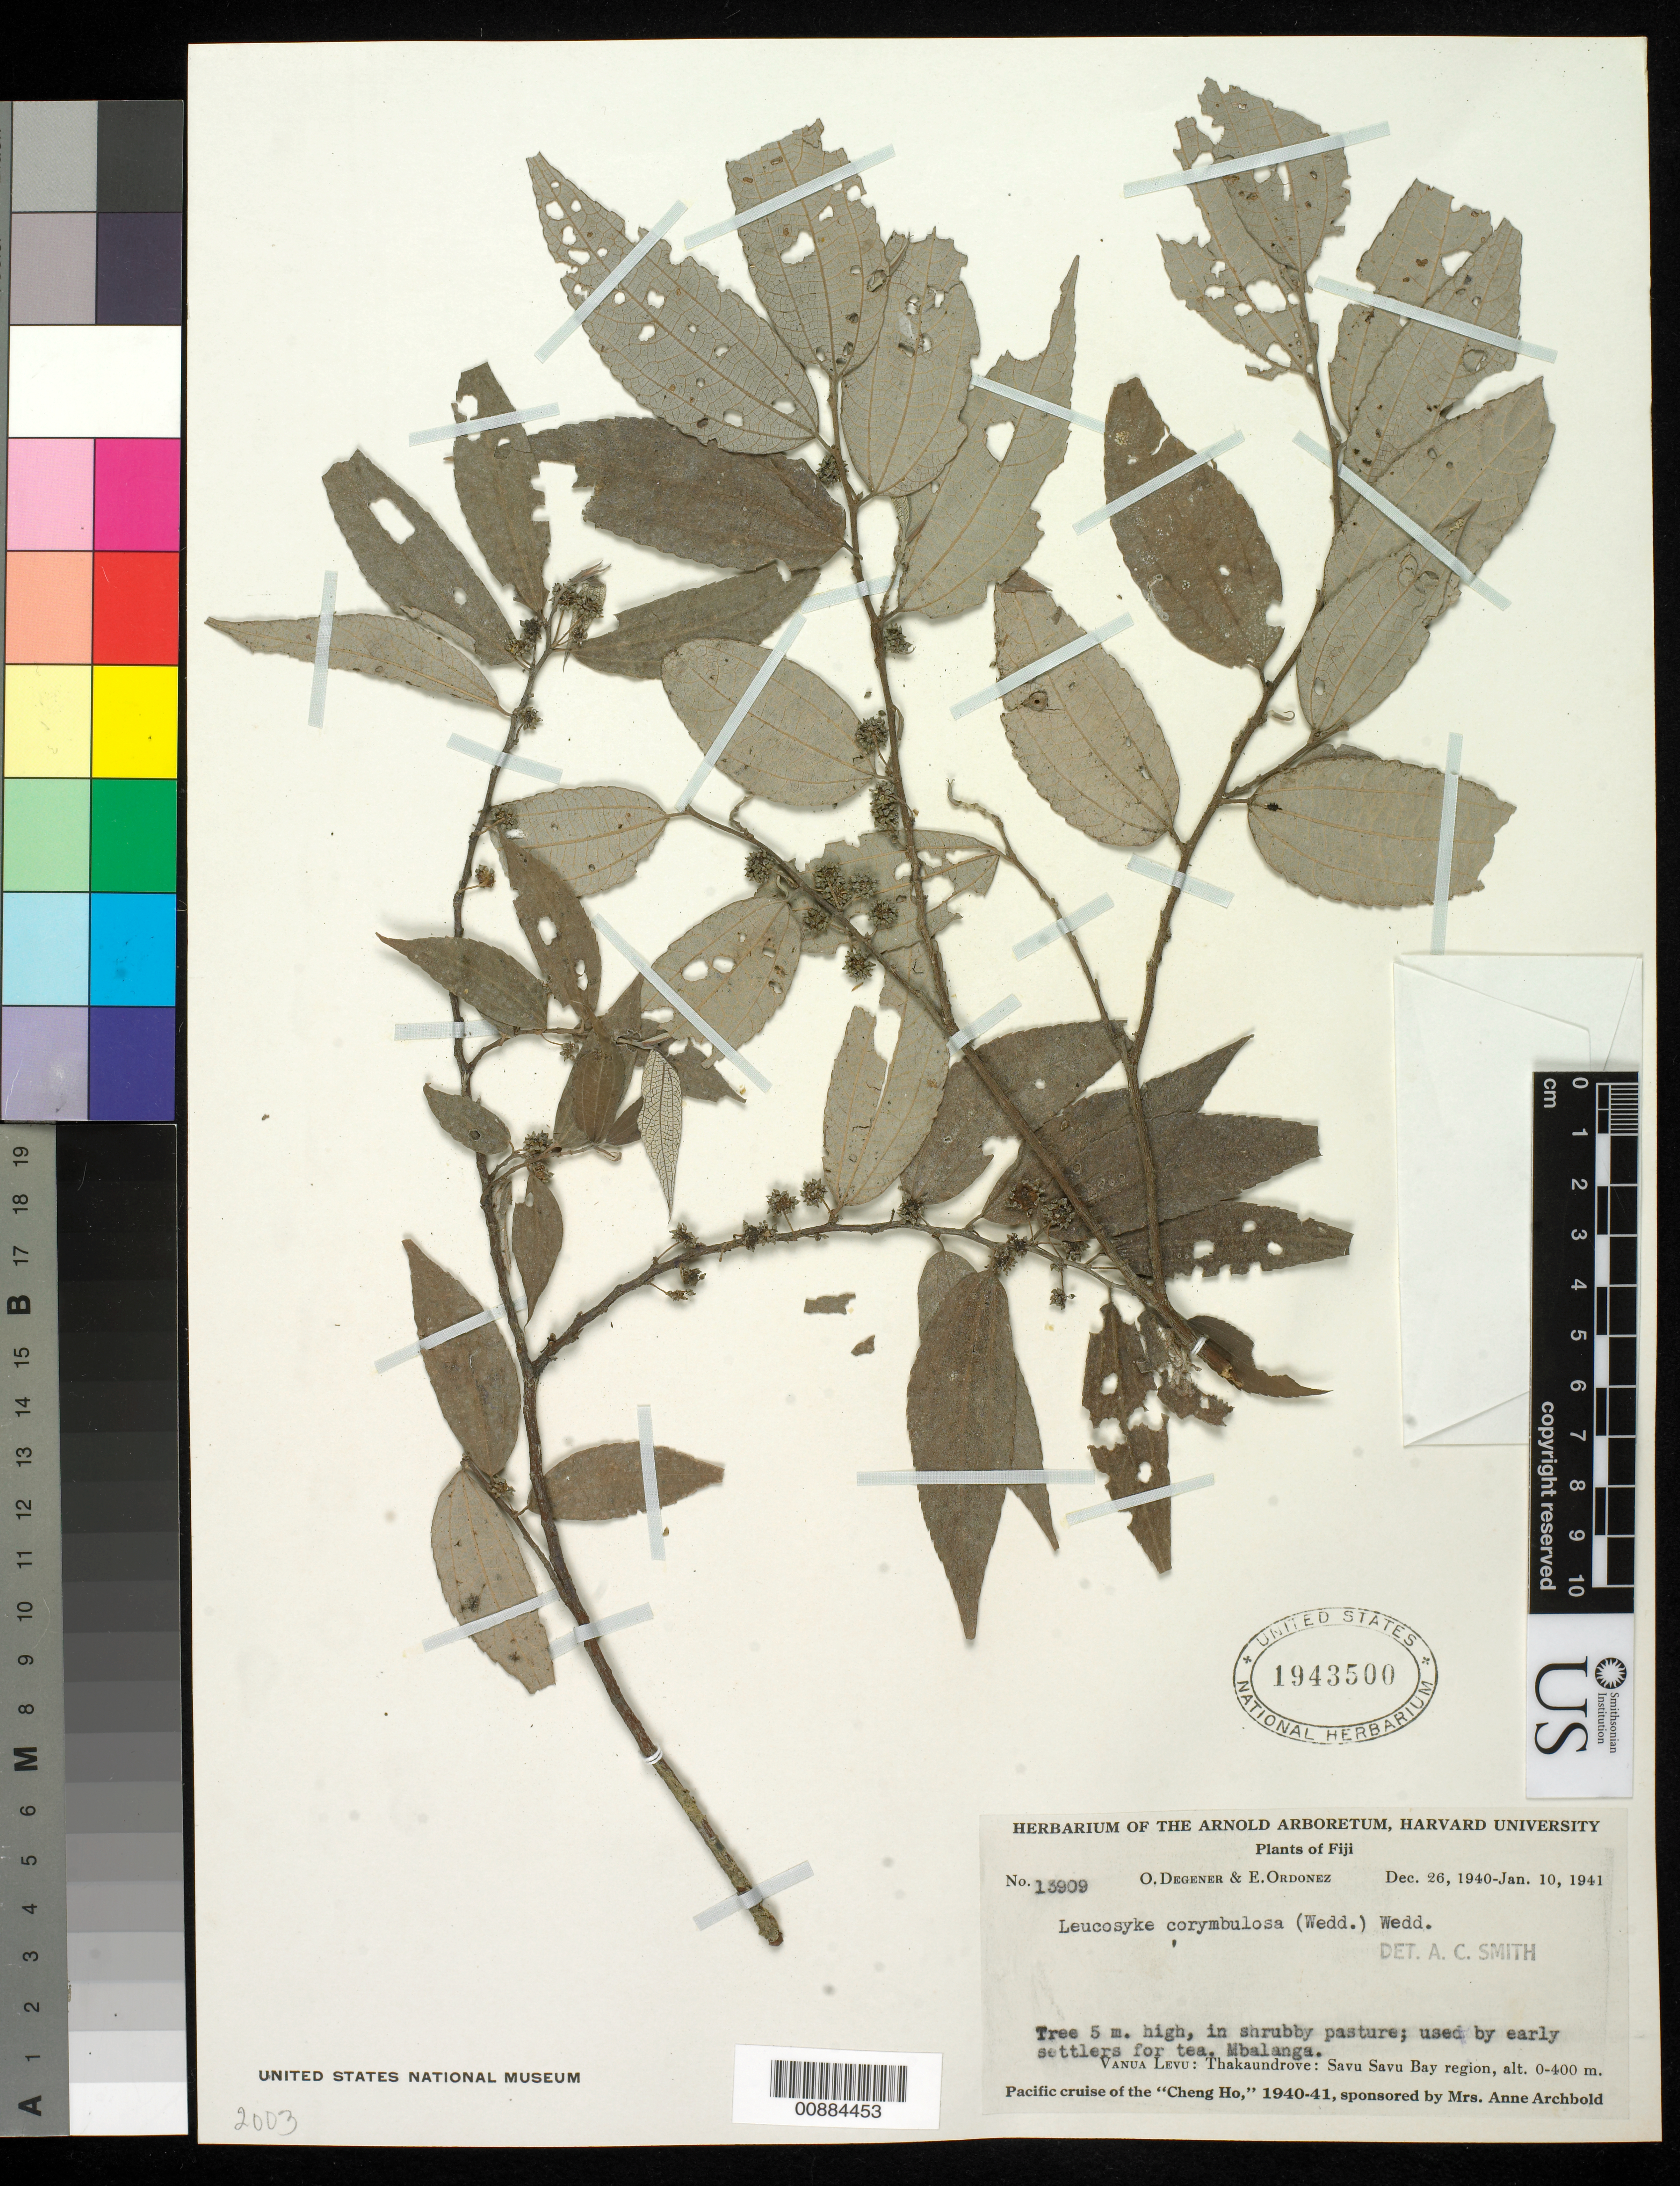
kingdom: Plantae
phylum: Tracheophyta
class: Magnoliopsida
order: Rosales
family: Urticaceae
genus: Leucosyke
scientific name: Leucosyke corymbulosa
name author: (Wedd.) Wedd.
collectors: O. Degener & E. Ordonez.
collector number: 13909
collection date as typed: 30 Dec 1940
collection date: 1940-12-30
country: Fiji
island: Viti Levu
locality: Thakaundrove: Savu Savu Bay region.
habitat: In shrubby pastures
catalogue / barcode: US 1943500